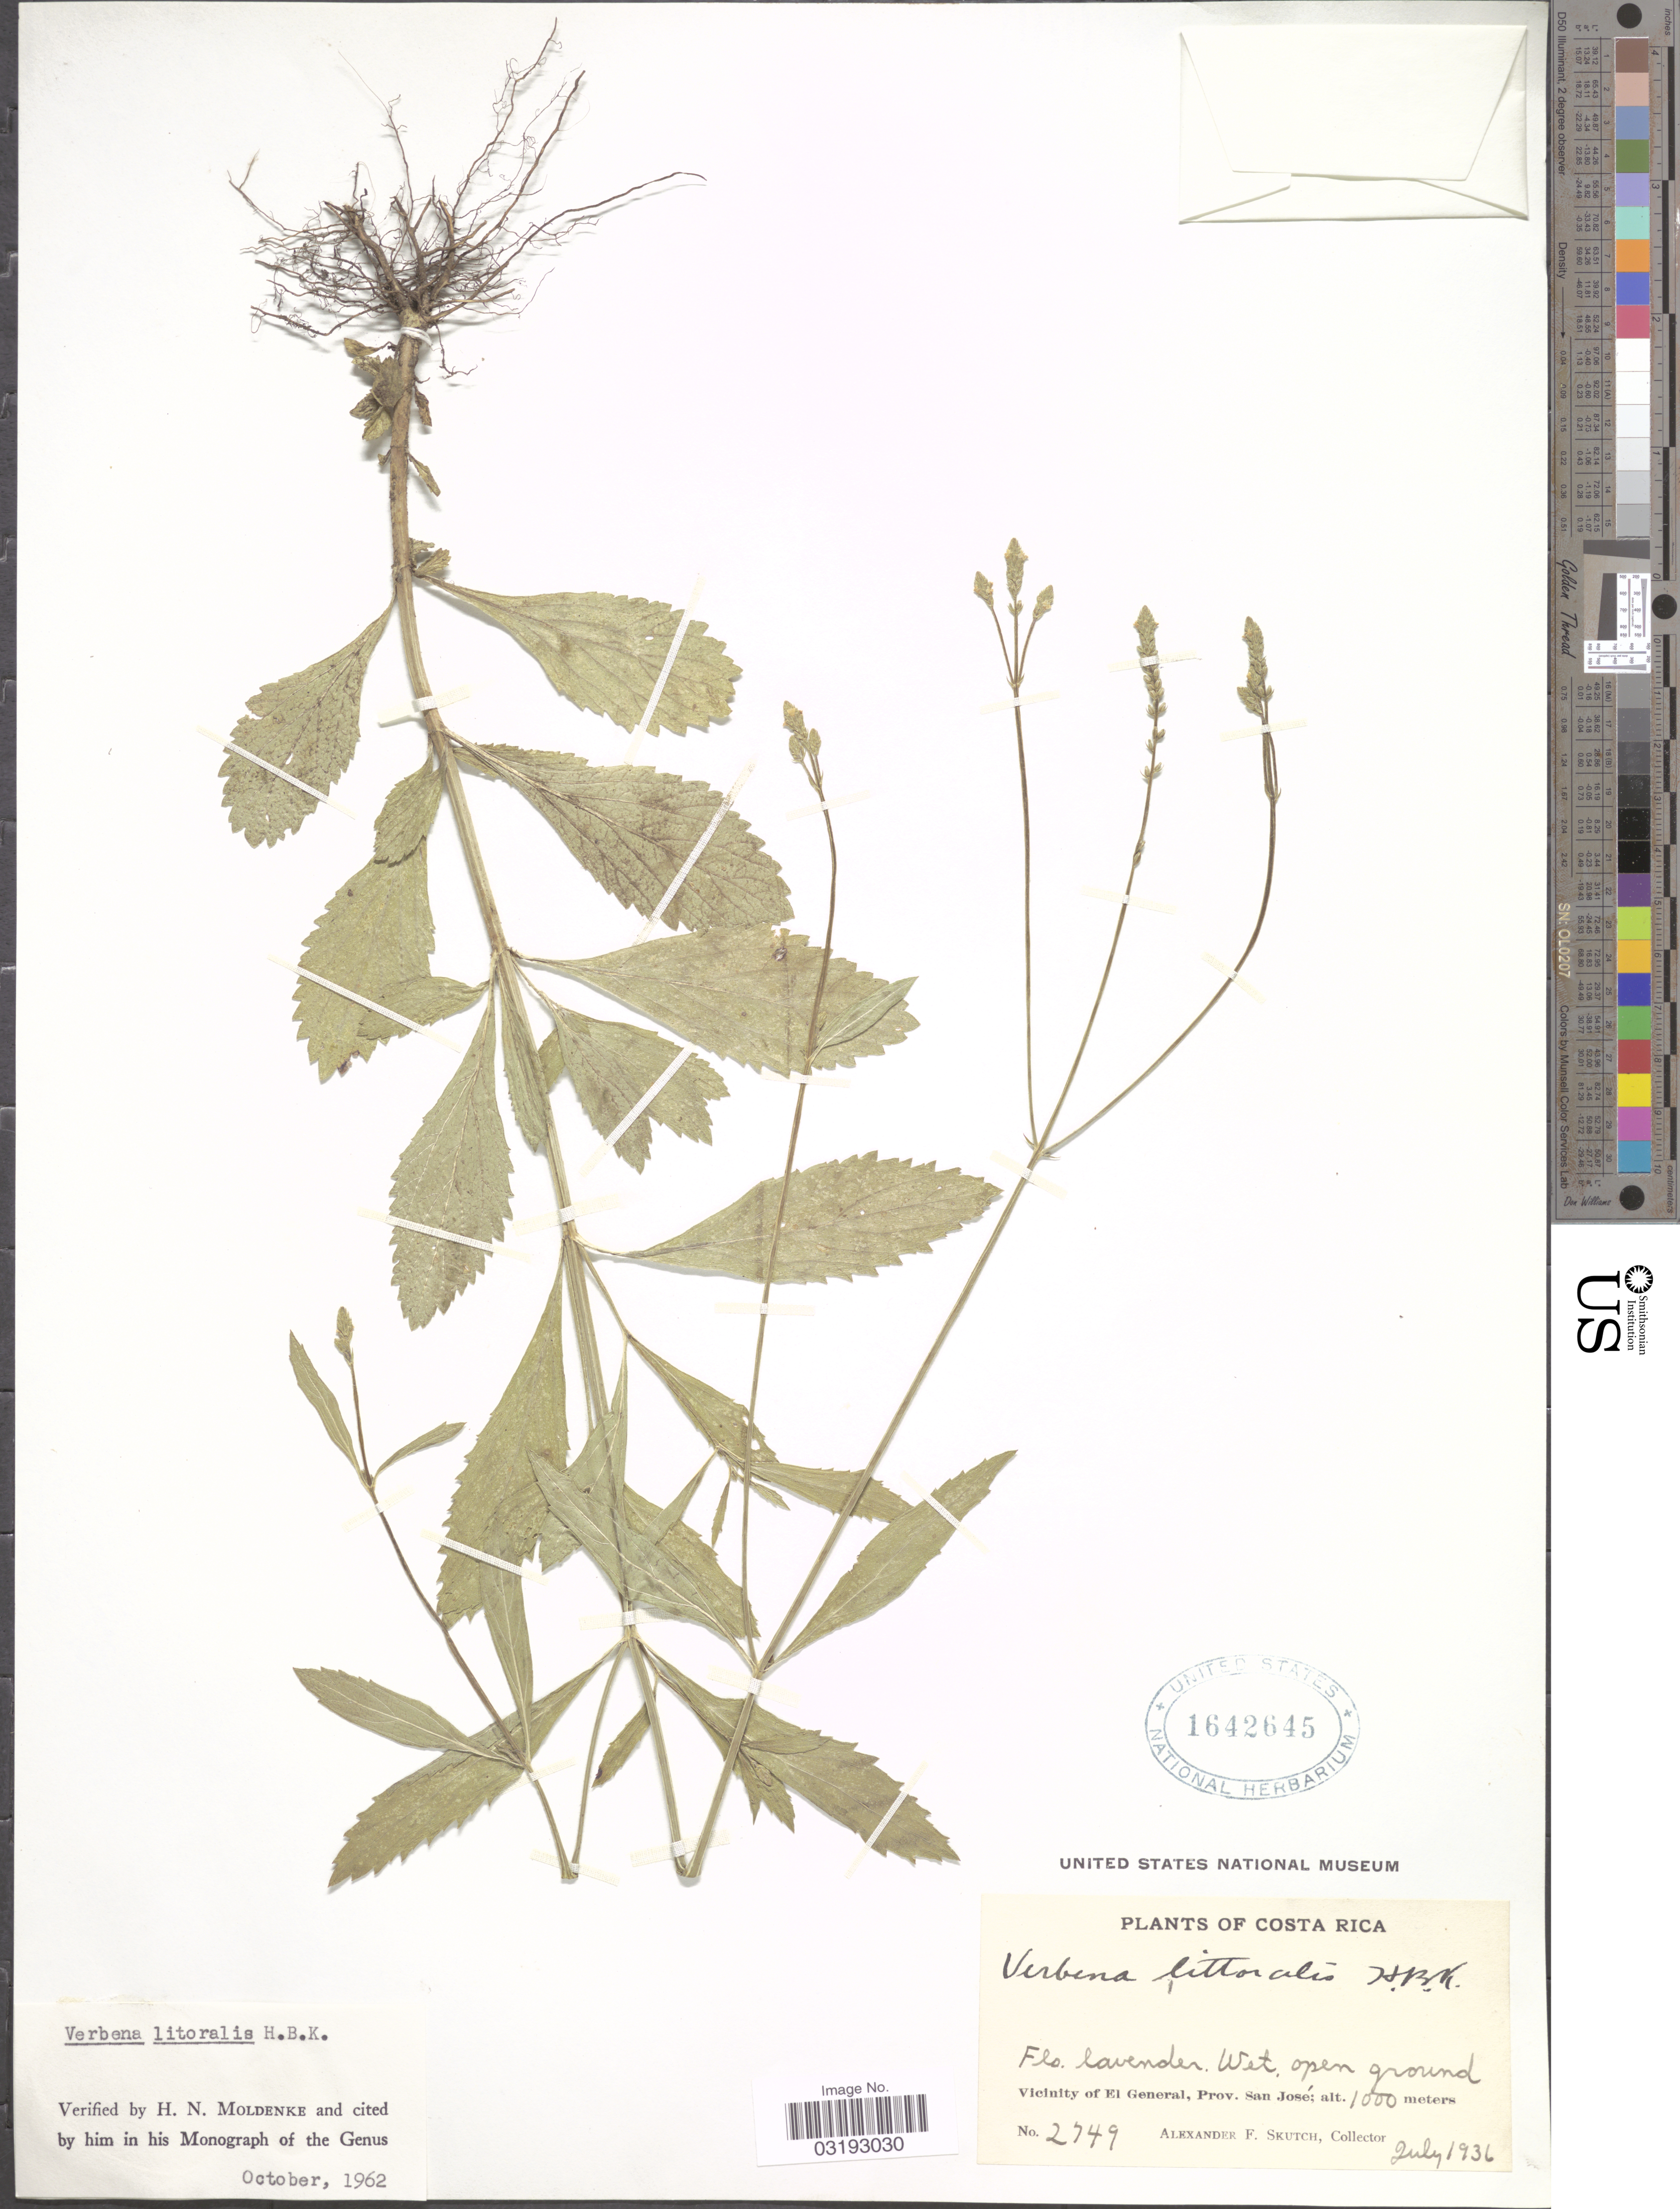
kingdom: Plantae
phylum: Tracheophyta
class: Magnoliopsida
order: Lamiales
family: Verbenaceae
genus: Verbena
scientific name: Verbena litoralis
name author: Kunth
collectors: A. F. Skutch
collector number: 2749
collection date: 1936-07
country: Costa Rica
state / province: San José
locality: Vicinity of El General, Prov. San José.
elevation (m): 1000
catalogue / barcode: US 1642645